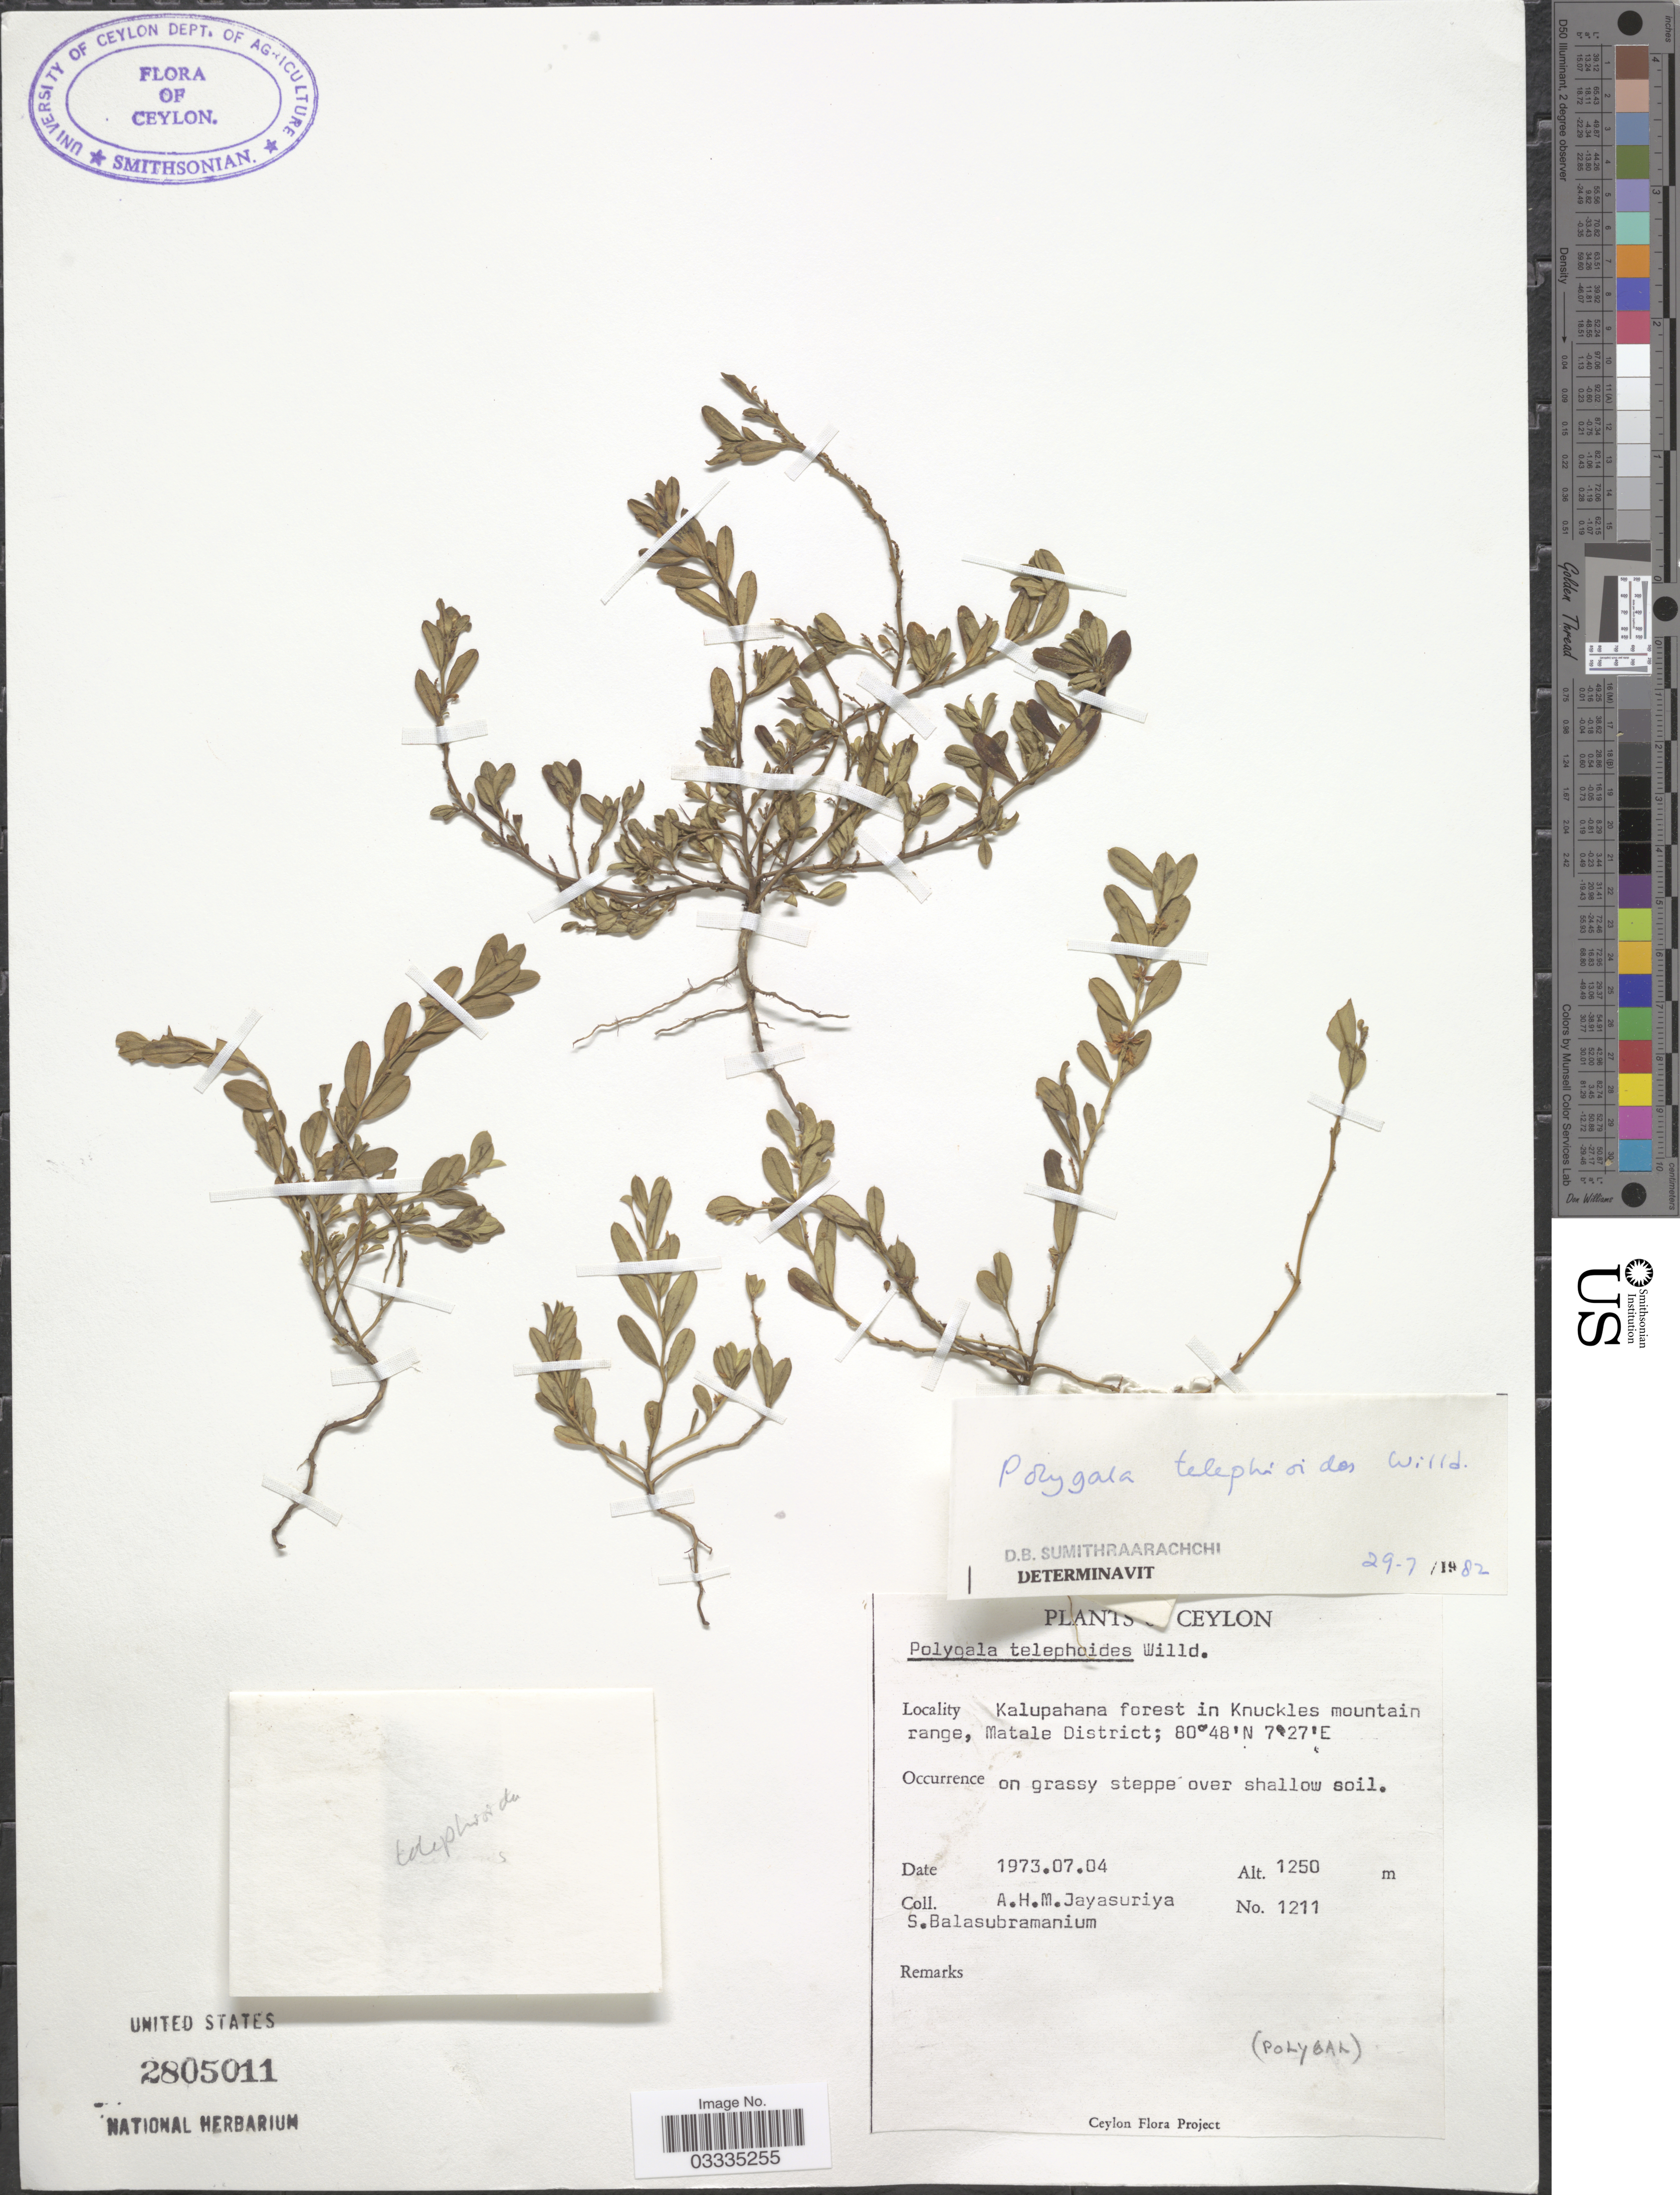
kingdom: Plantae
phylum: Tracheophyta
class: Magnoliopsida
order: Fabales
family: Polygalaceae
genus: Polygala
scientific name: Polygala telephioides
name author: Willd.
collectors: A. H. Jayasuriya & S. Balasubramanium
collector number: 1211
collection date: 1973-07-04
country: Sri Lanka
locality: Ceylon. Kaupahana forest in Knuckles mountain range, Matale District.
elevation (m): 1250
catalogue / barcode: US 2805011